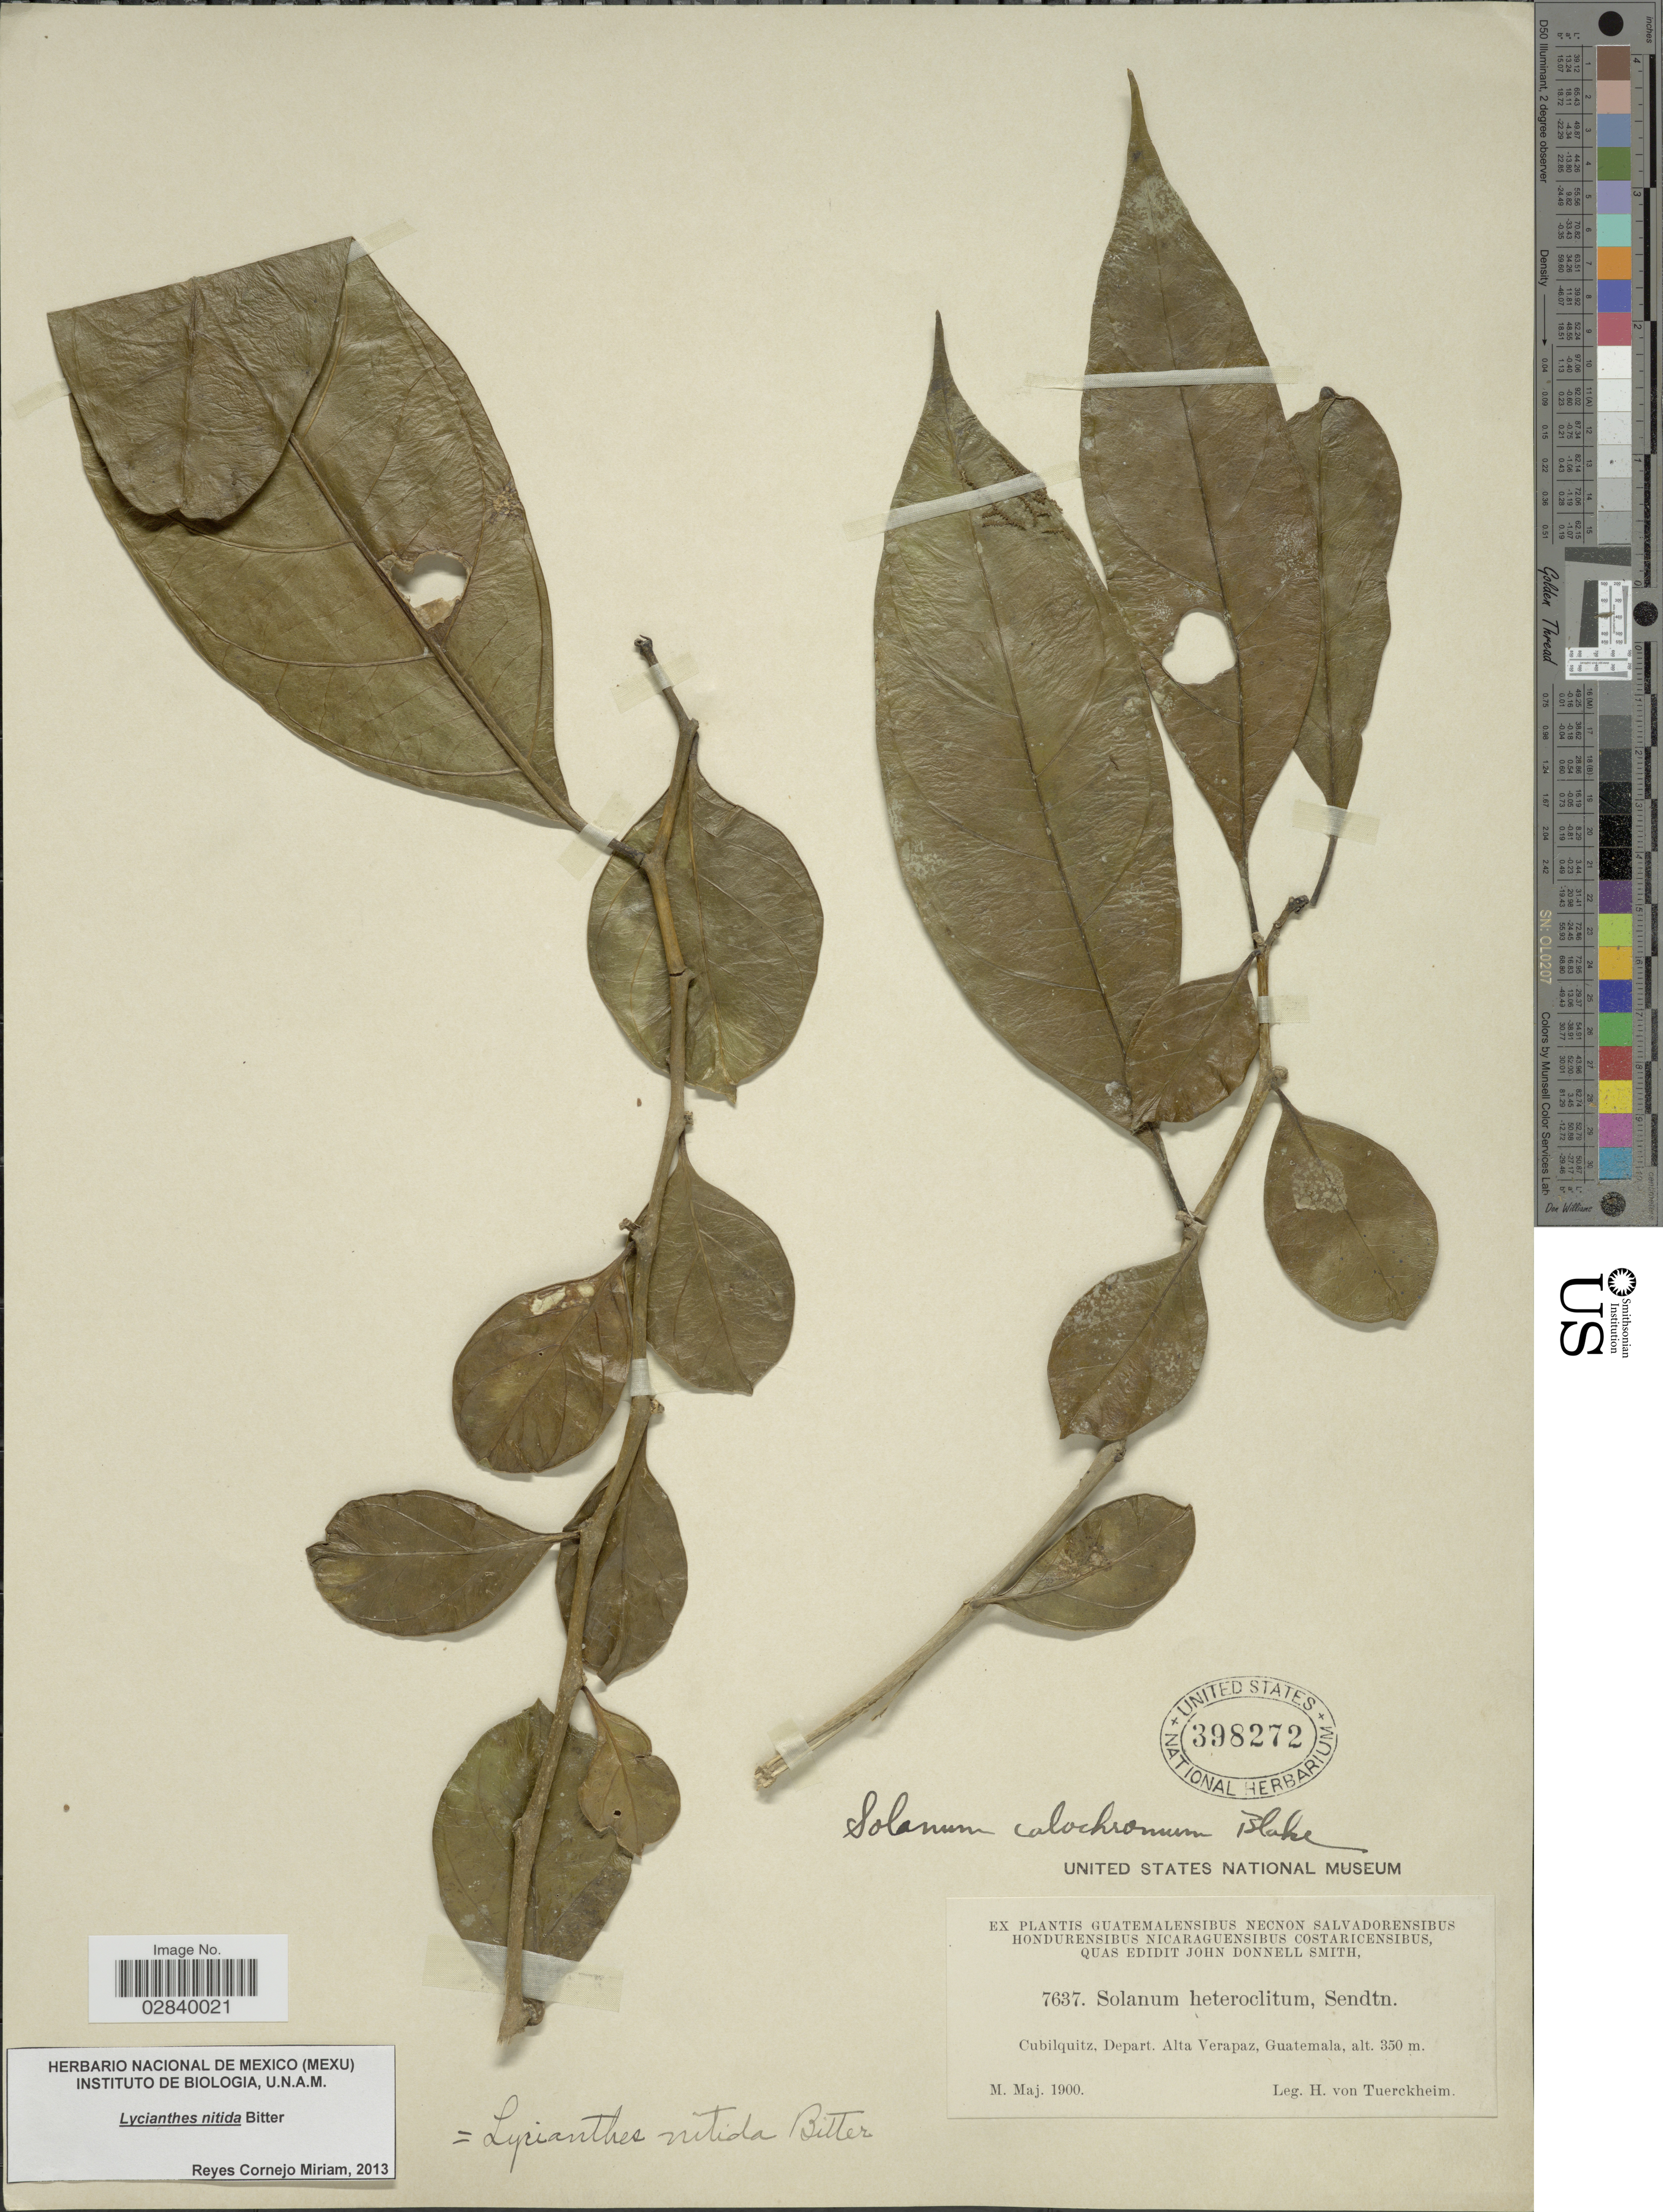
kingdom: Plantae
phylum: Tracheophyta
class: Magnoliopsida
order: Solanales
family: Solanaceae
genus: Lycianthes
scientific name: Lycianthes nitida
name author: Bitter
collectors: H. von Türckheim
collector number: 7637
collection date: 1900-05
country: Guatemala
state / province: Alta Verapaz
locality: Cubilquitz, Depart. Alta Verapaz.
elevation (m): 350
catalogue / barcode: US 398272